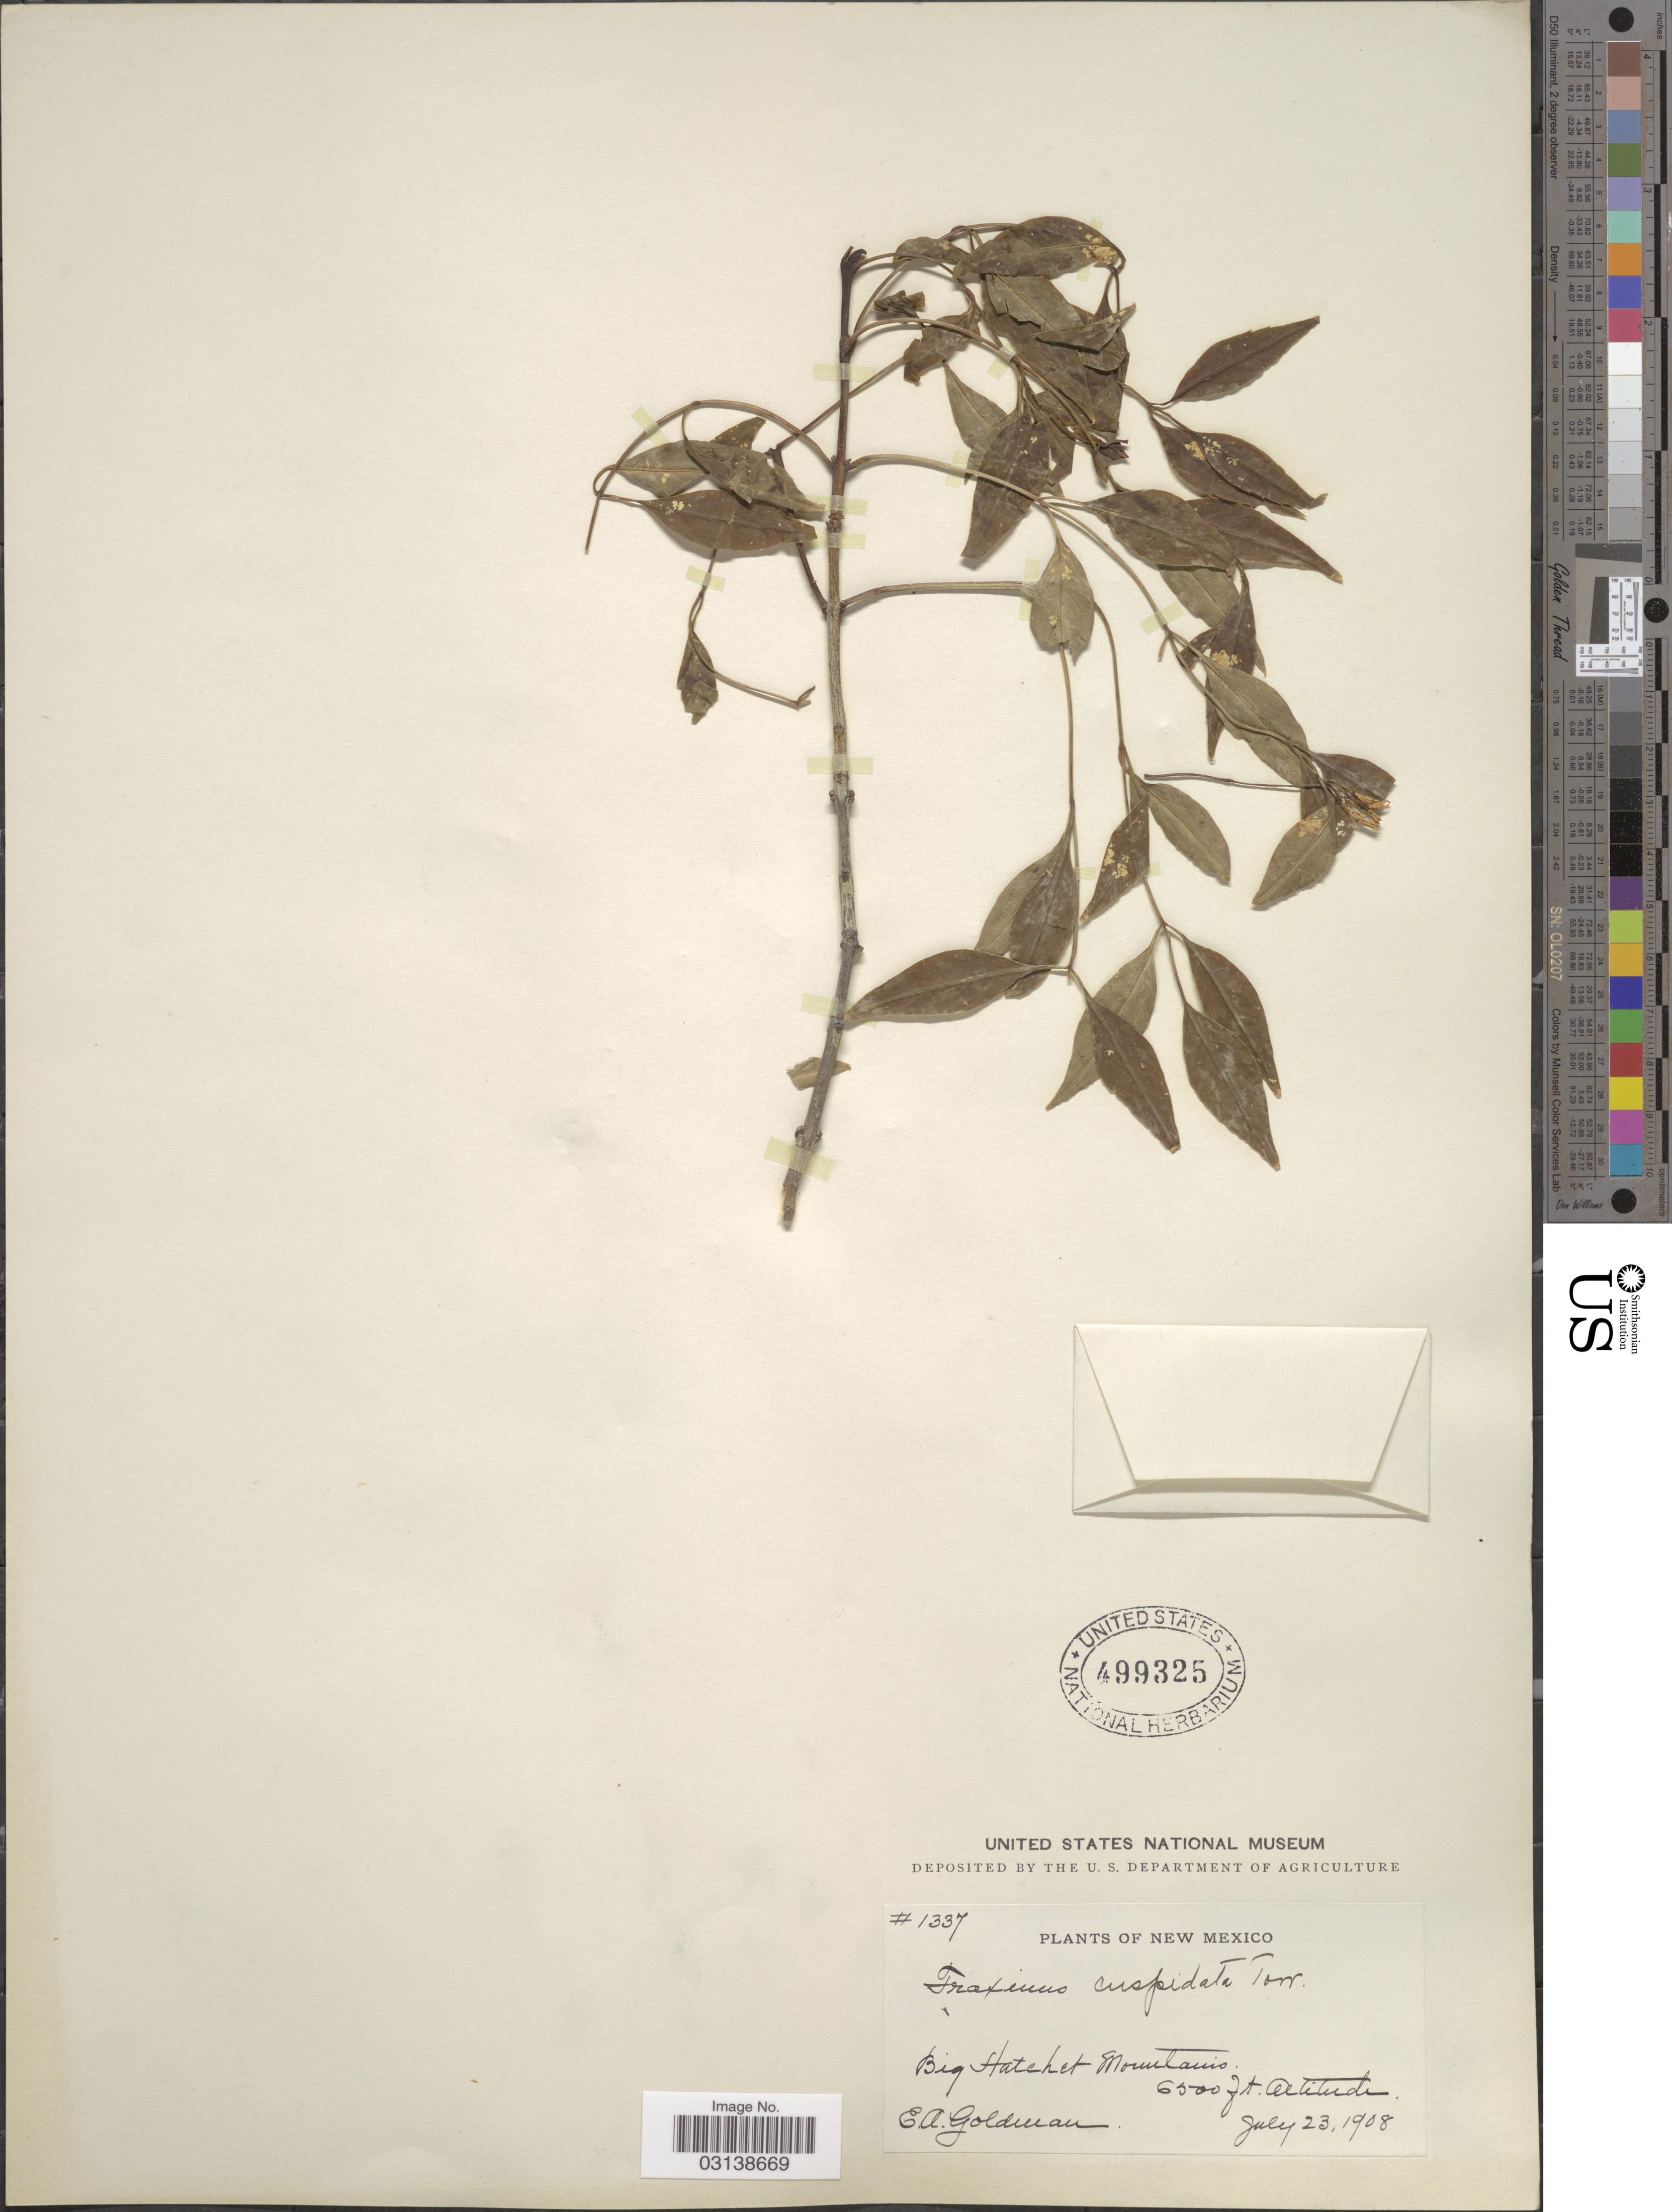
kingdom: Plantae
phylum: Tracheophyta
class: Magnoliopsida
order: Lamiales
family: Oleaceae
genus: Fraxinus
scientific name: Fraxinus cuspidata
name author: Torr.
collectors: E. A. Goldman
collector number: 1337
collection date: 1908-07-23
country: United States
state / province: New Mexico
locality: Big Hatchet Mountains.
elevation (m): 1981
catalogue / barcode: US 499325